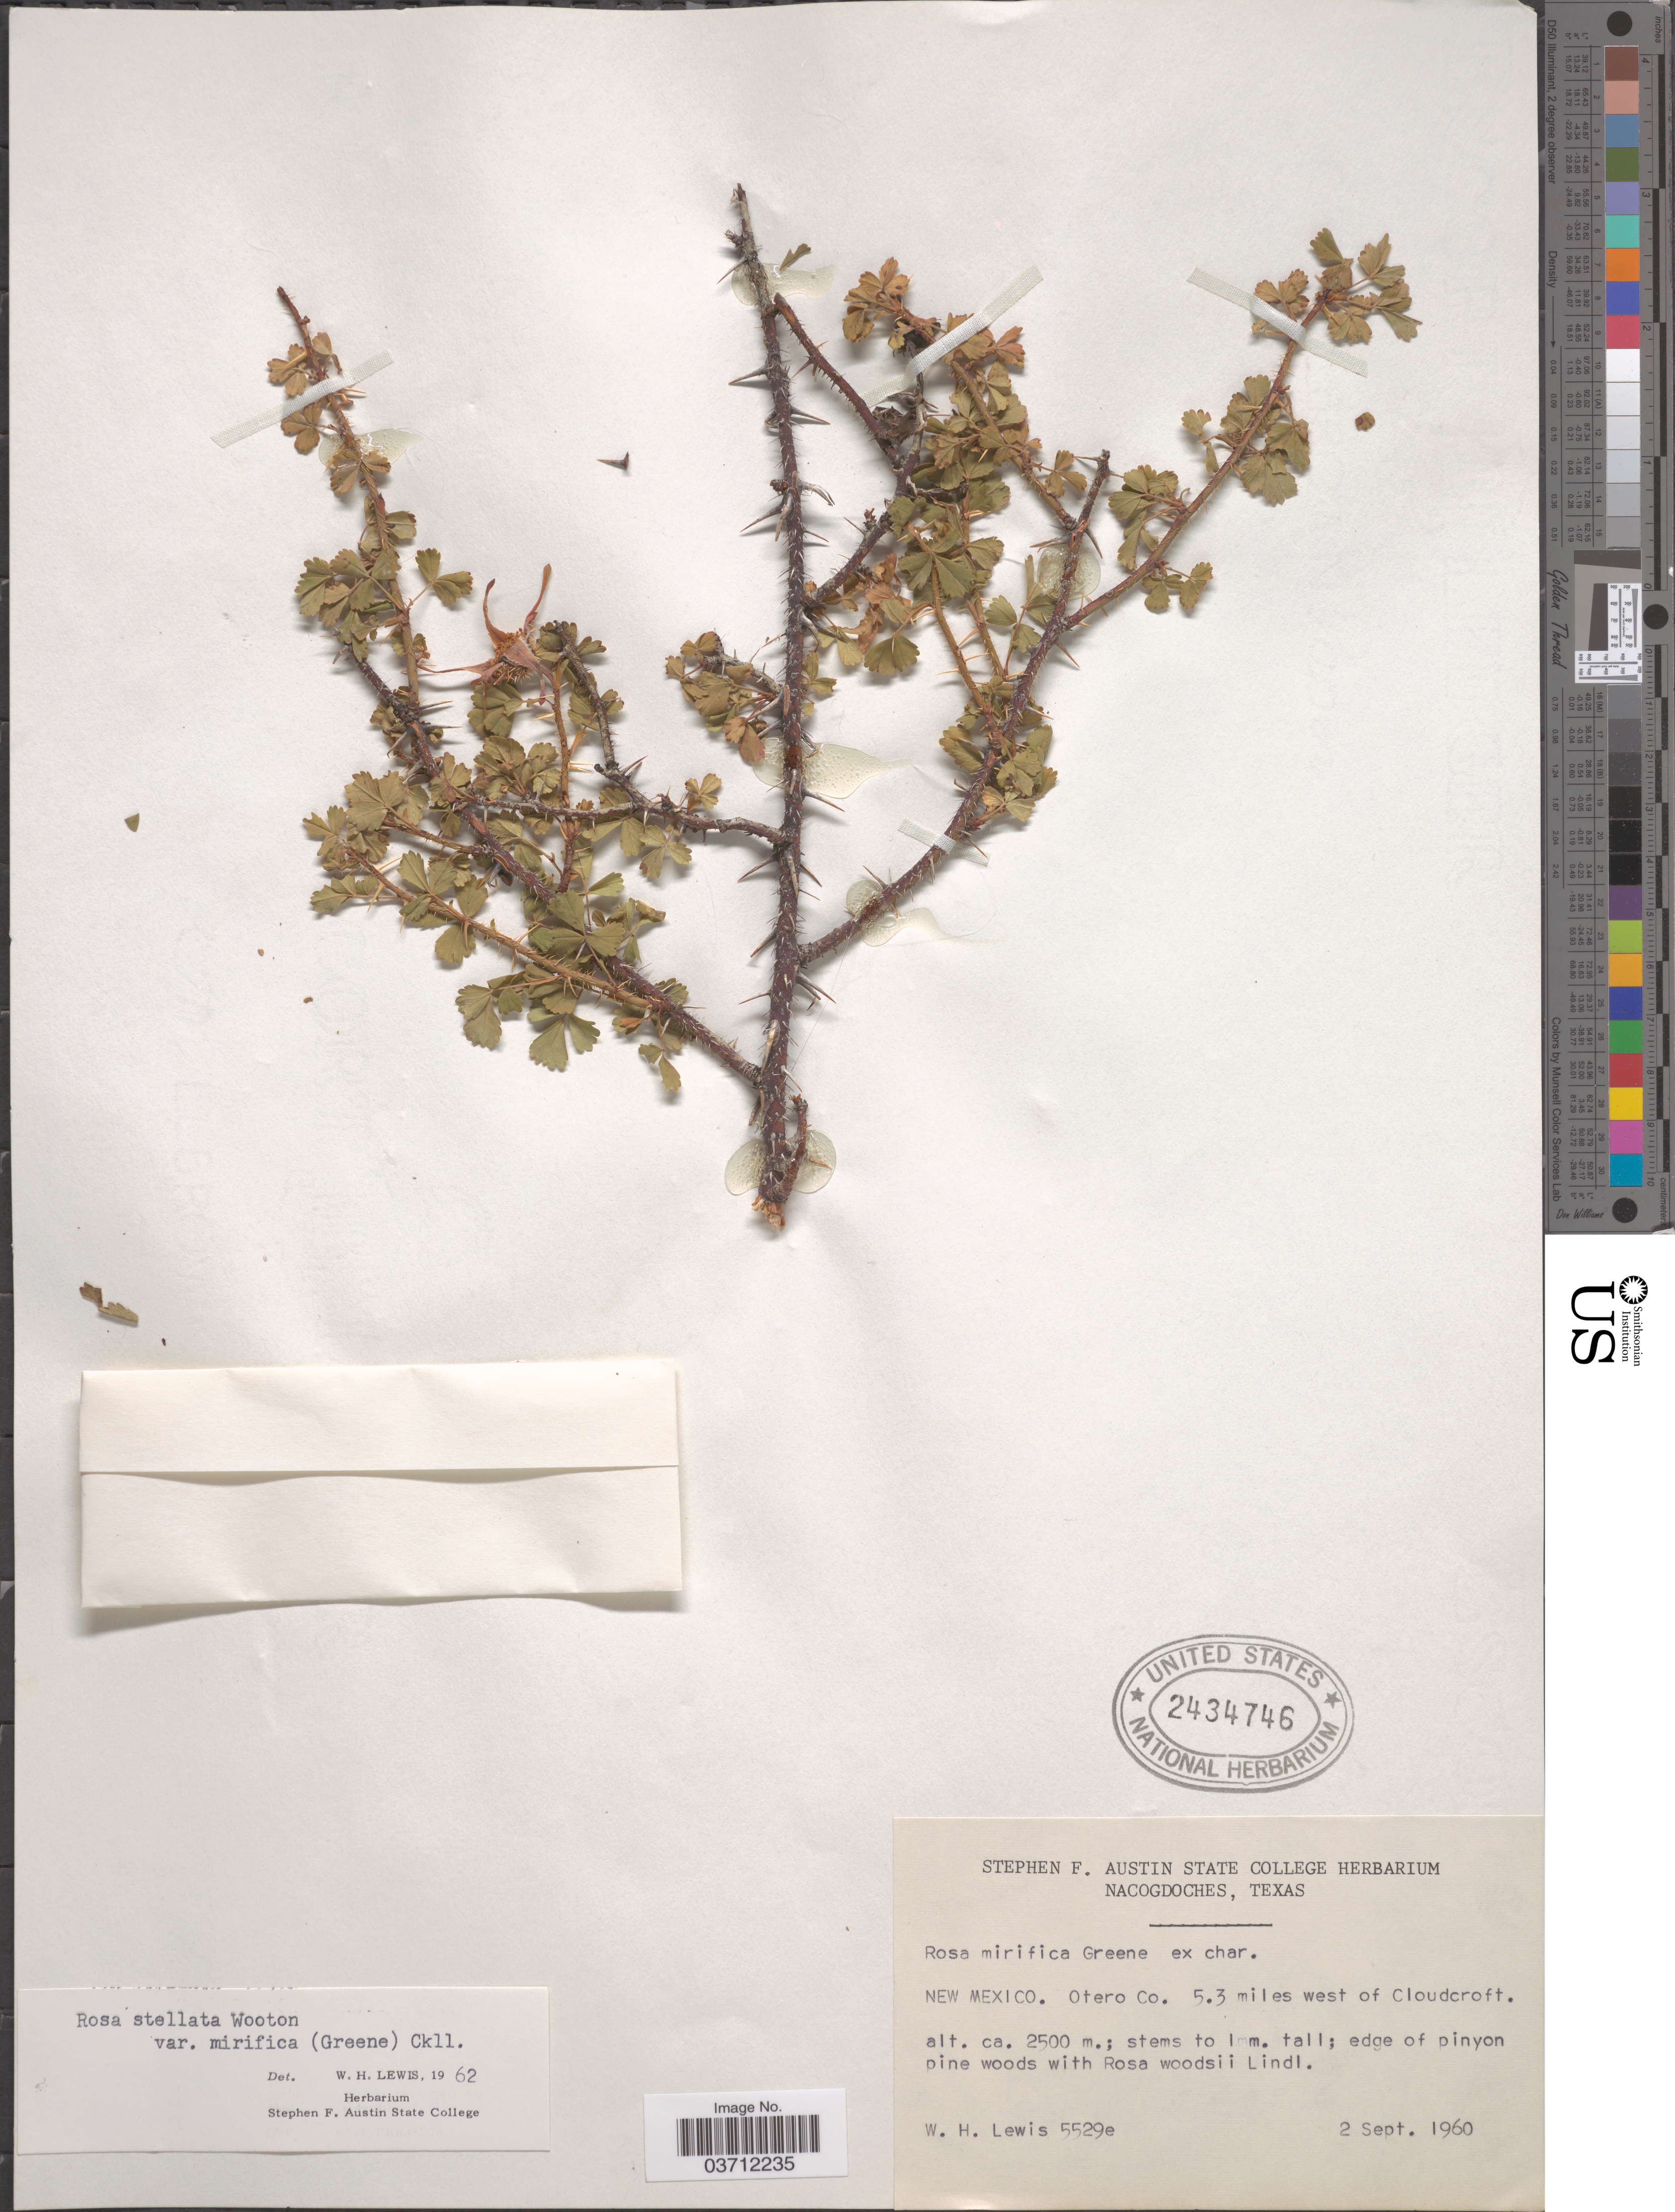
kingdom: Plantae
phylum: Tracheophyta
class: Magnoliopsida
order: Rosales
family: Rosaceae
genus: Rosa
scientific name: Rosa stellata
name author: Wooton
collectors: W. H. Lewis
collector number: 5529e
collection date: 1960-09-02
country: United States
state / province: New Mexico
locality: Otero Co. 5.3 miles west of Cloudcroft.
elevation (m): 2500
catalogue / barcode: US 2434746